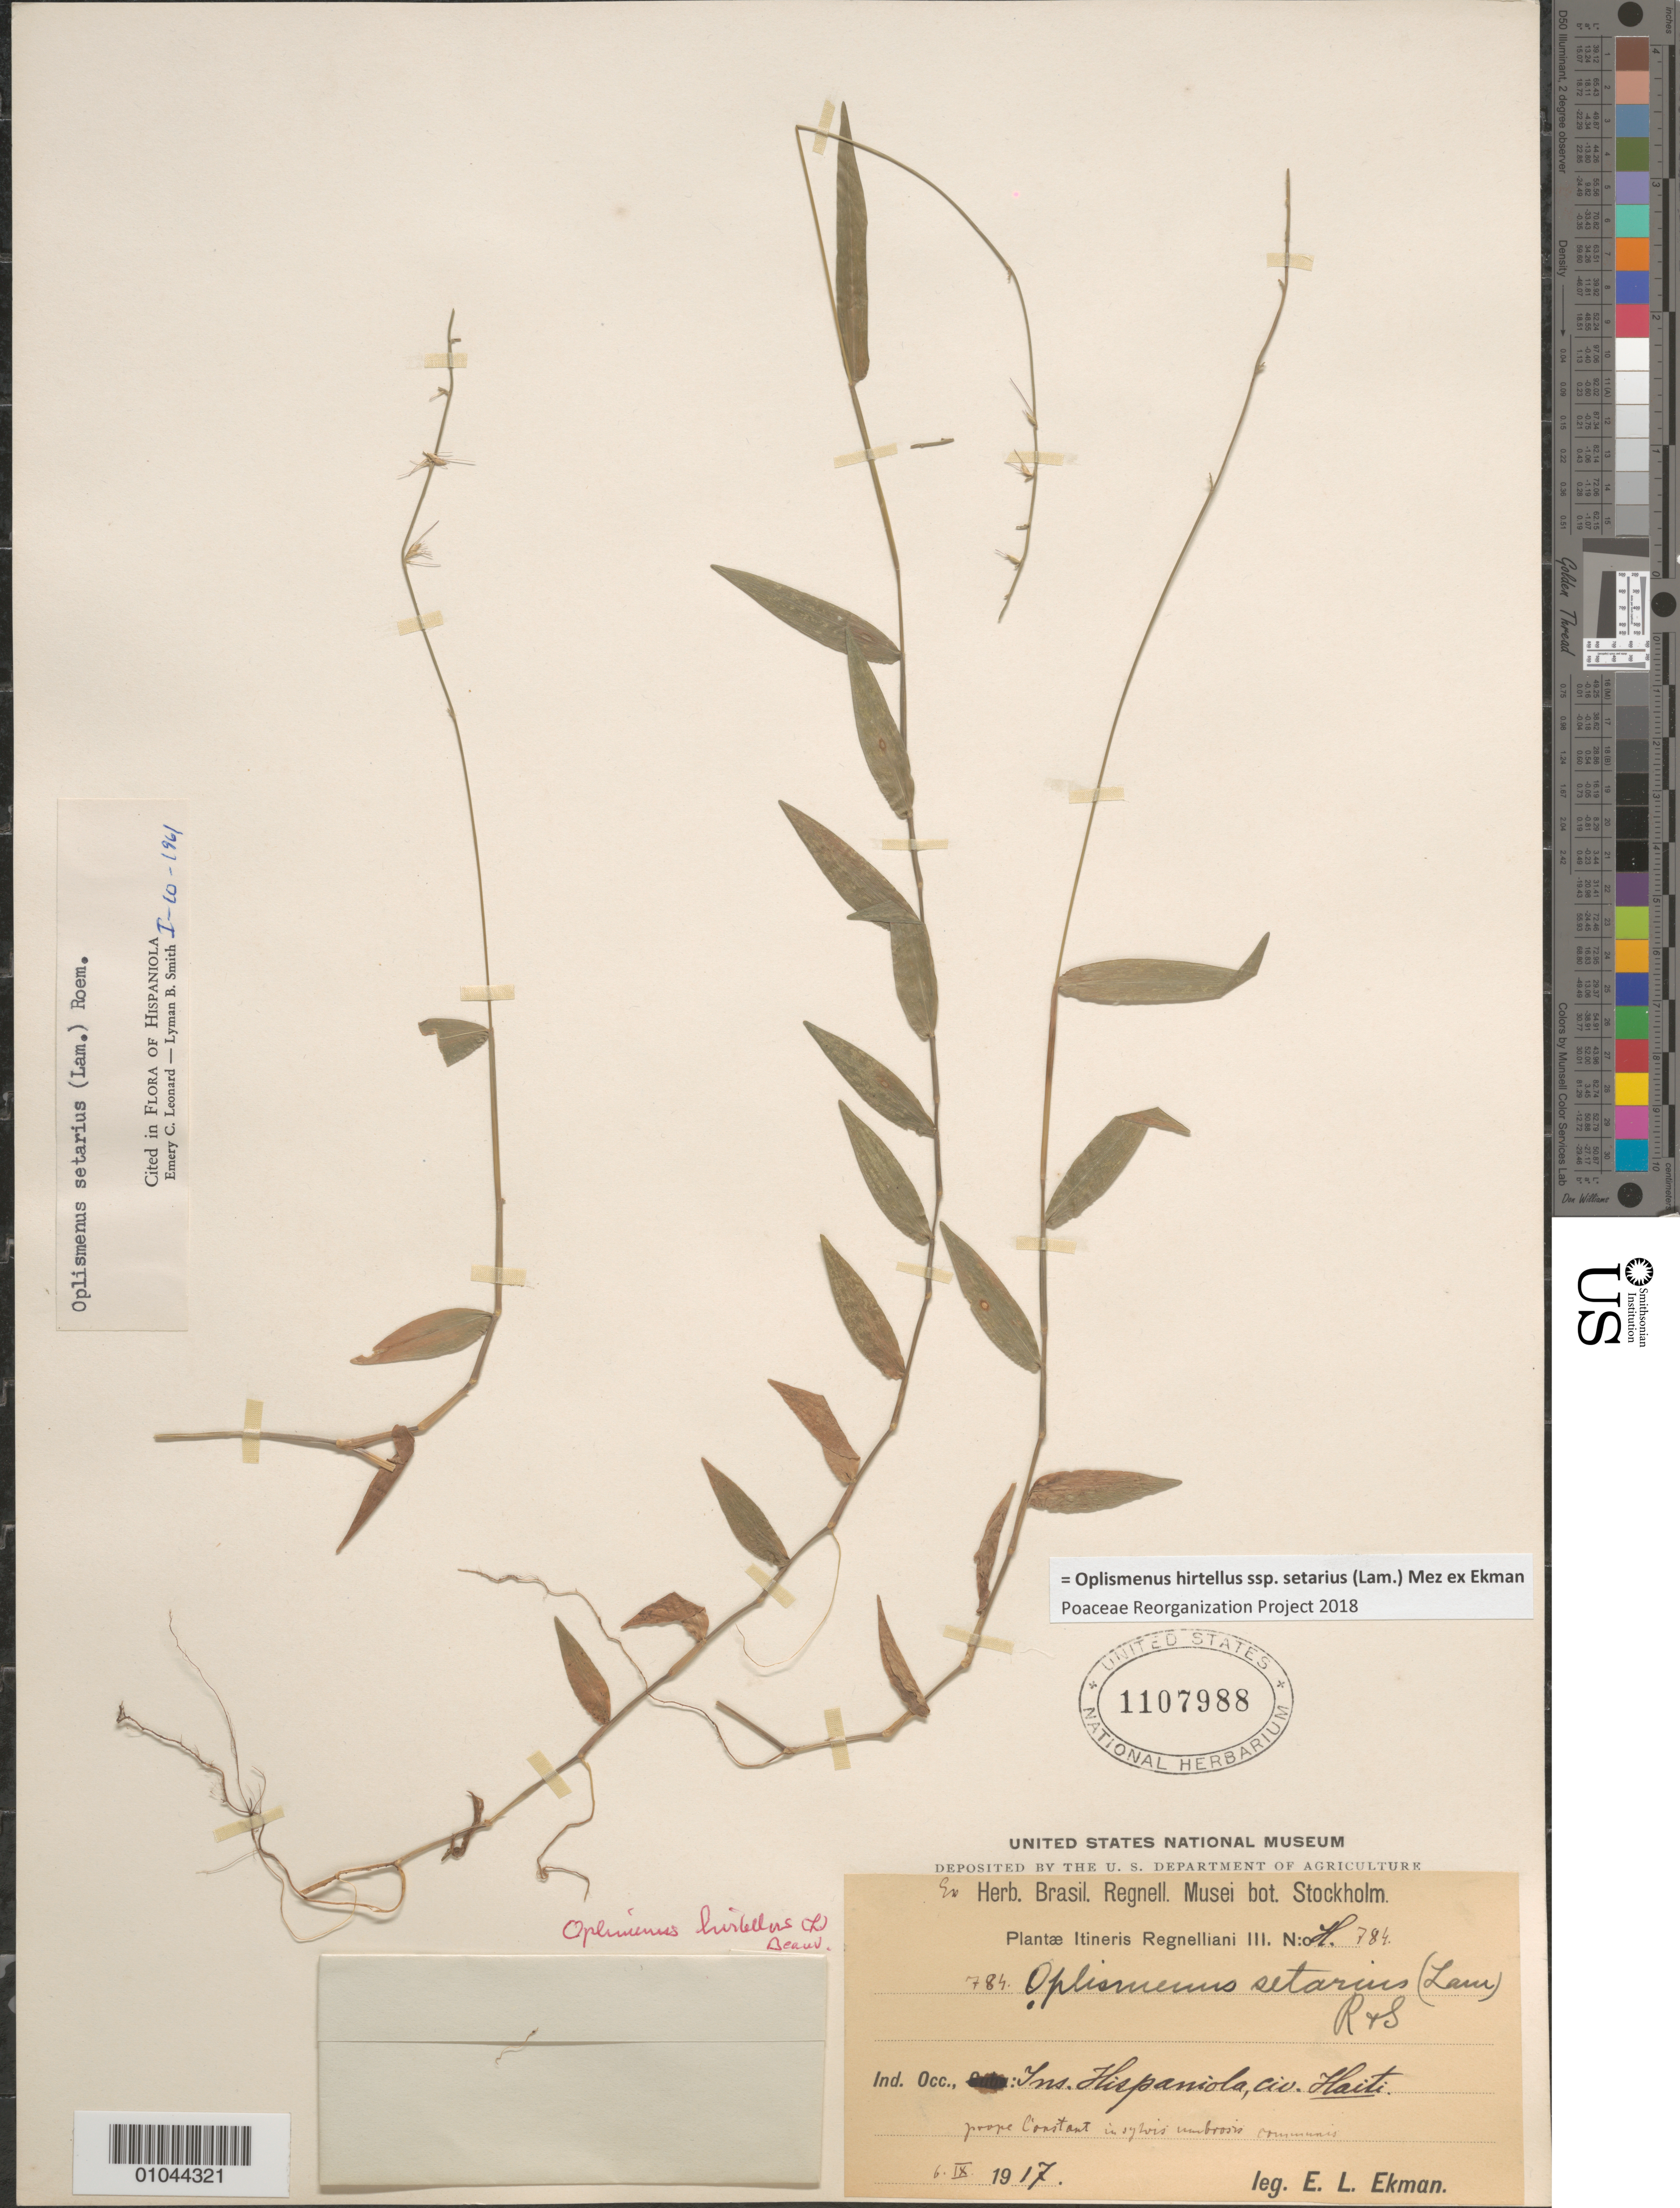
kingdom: Plantae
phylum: Tracheophyta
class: Liliopsida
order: Poales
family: Poaceae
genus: Oplismenus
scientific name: Oplismenus hirtellus subsp. setarius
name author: (Lam.) Mez ex Ekman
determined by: Poaceae Reorganization Project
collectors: E. L. Ekman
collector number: H 784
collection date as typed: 06 Sep 1917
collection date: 1917-09-06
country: Haiti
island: Hispaniola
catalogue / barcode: US 1107988